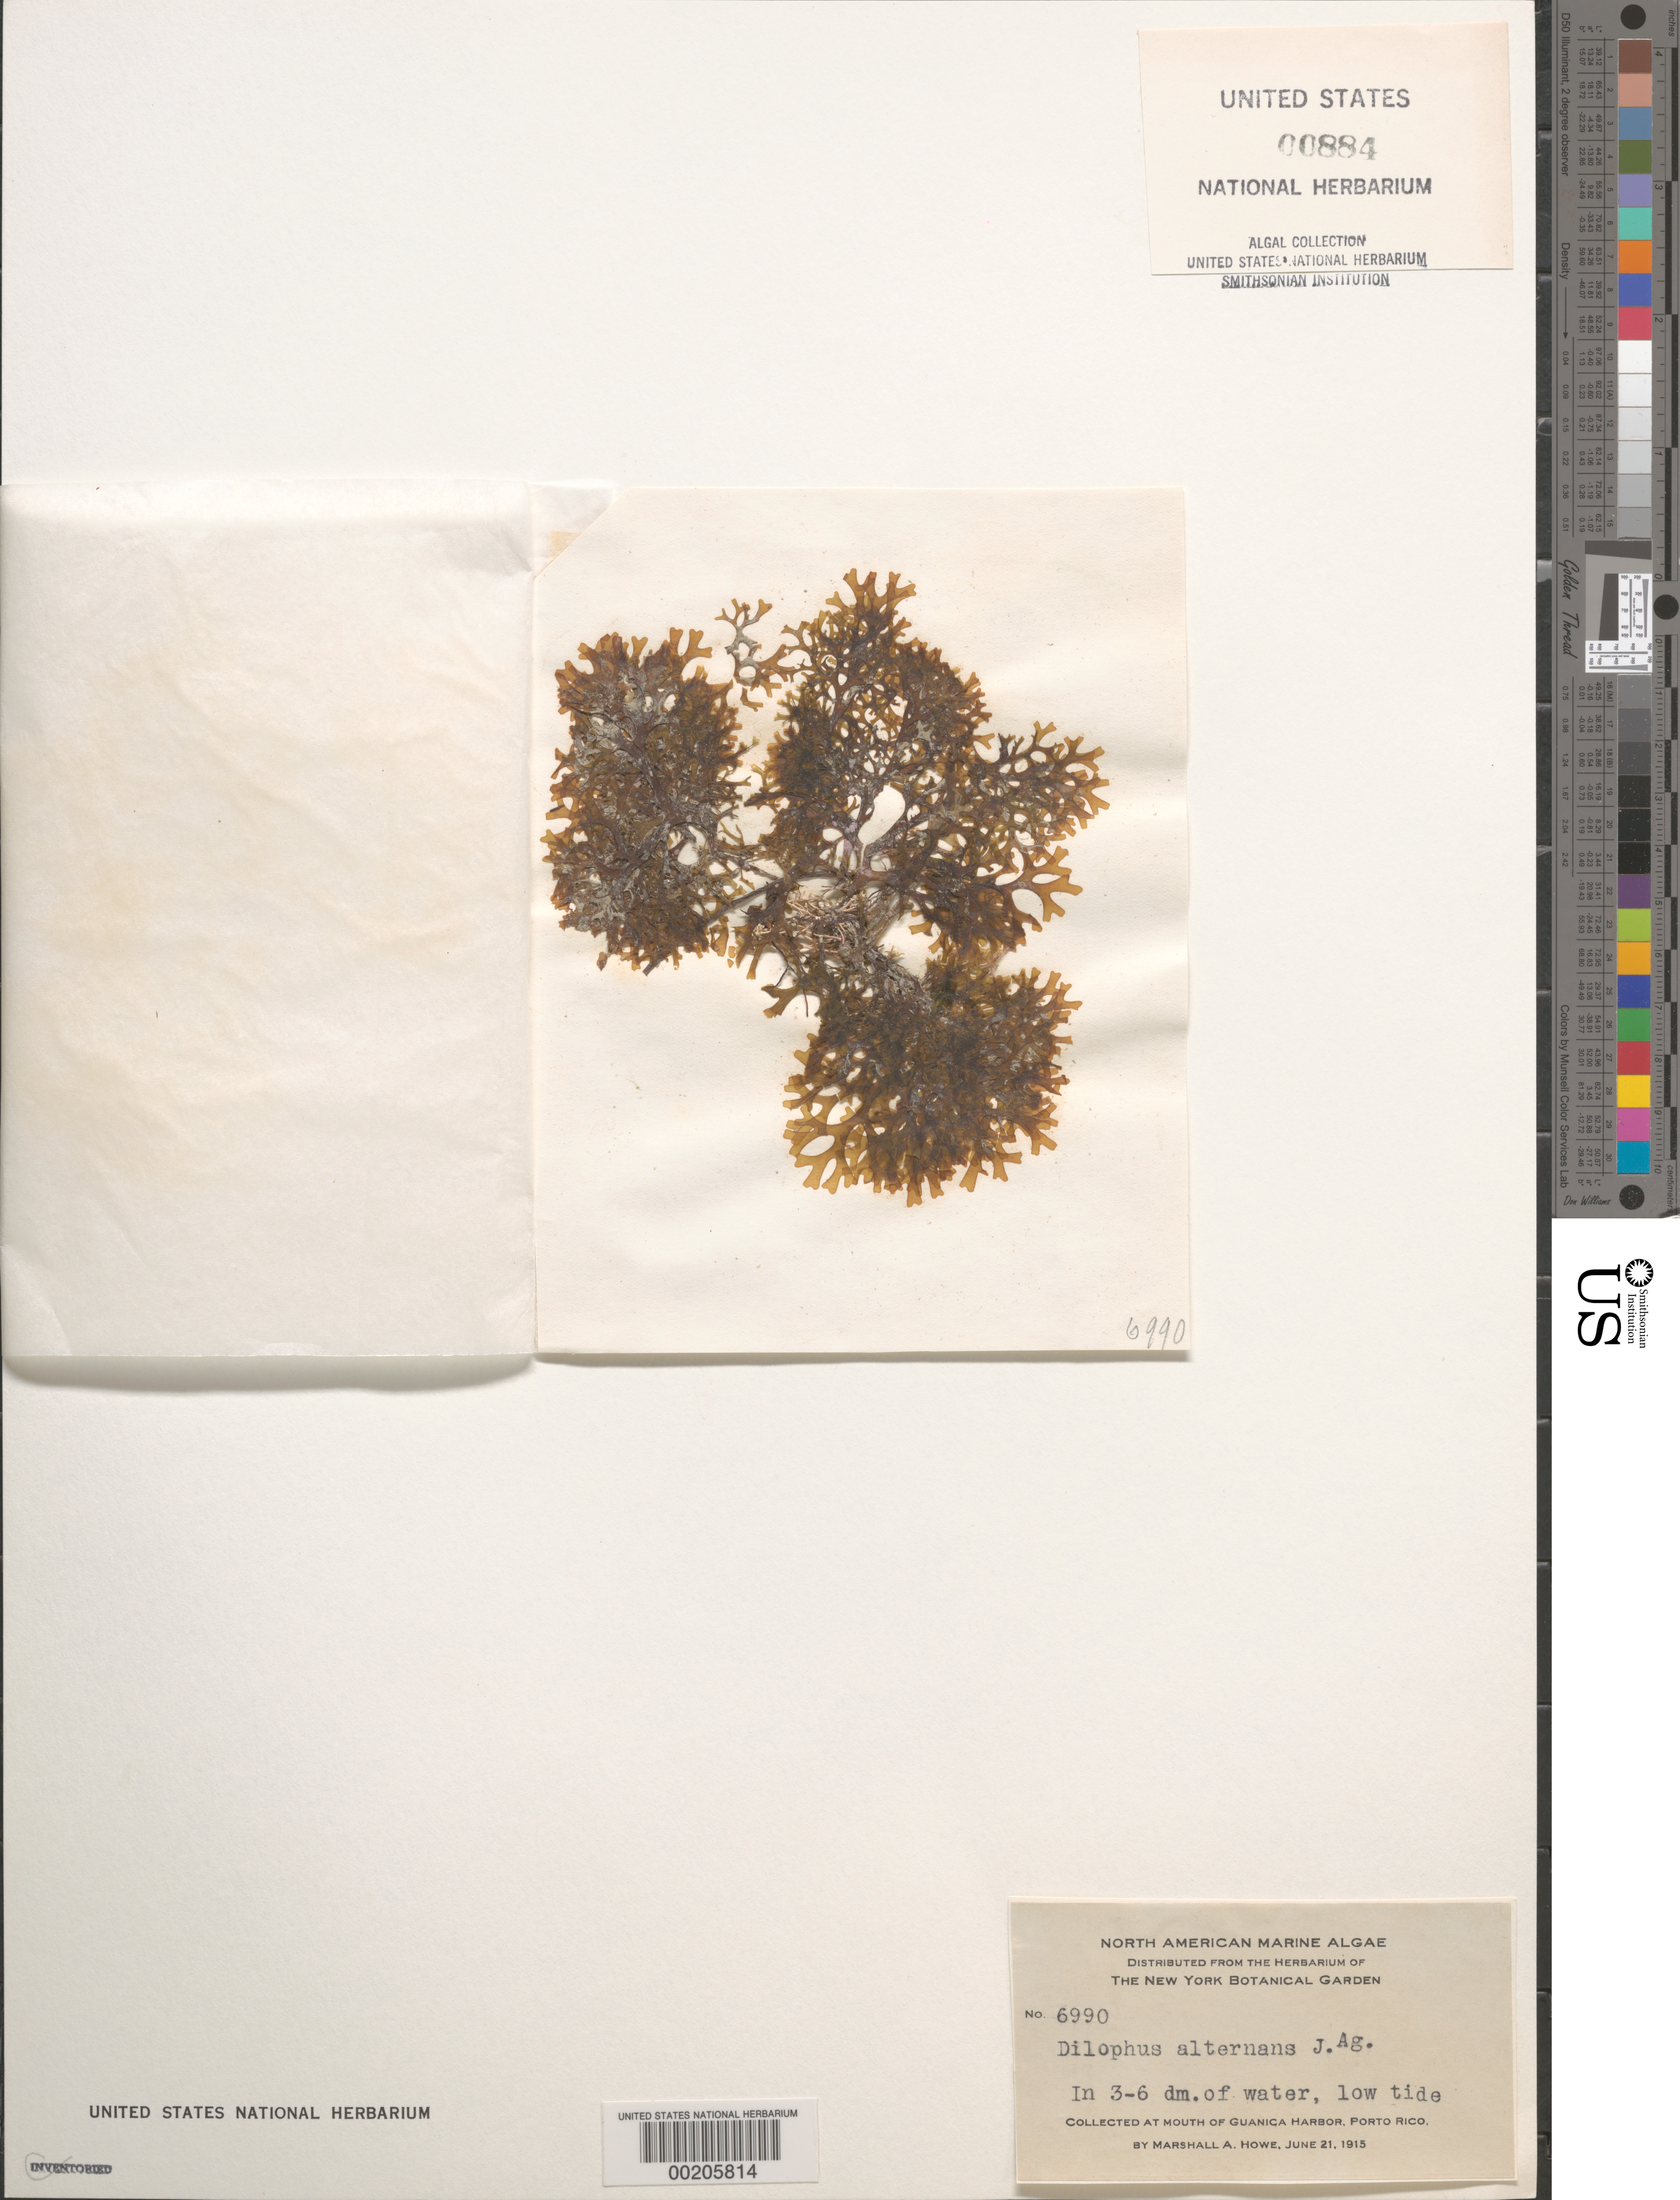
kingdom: Chromista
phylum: Ochrophyta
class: Phaeophyceae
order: Dictyotales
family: Dictyotaceae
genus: Dictyota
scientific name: Dictyota pinnatifida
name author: Kütz.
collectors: M. A. Howe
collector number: MAH 6990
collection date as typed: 21 Jun 1915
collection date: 1915-06-21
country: Puerto Rico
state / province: Guanica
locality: Guanica harbor mouth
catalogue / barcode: US 884